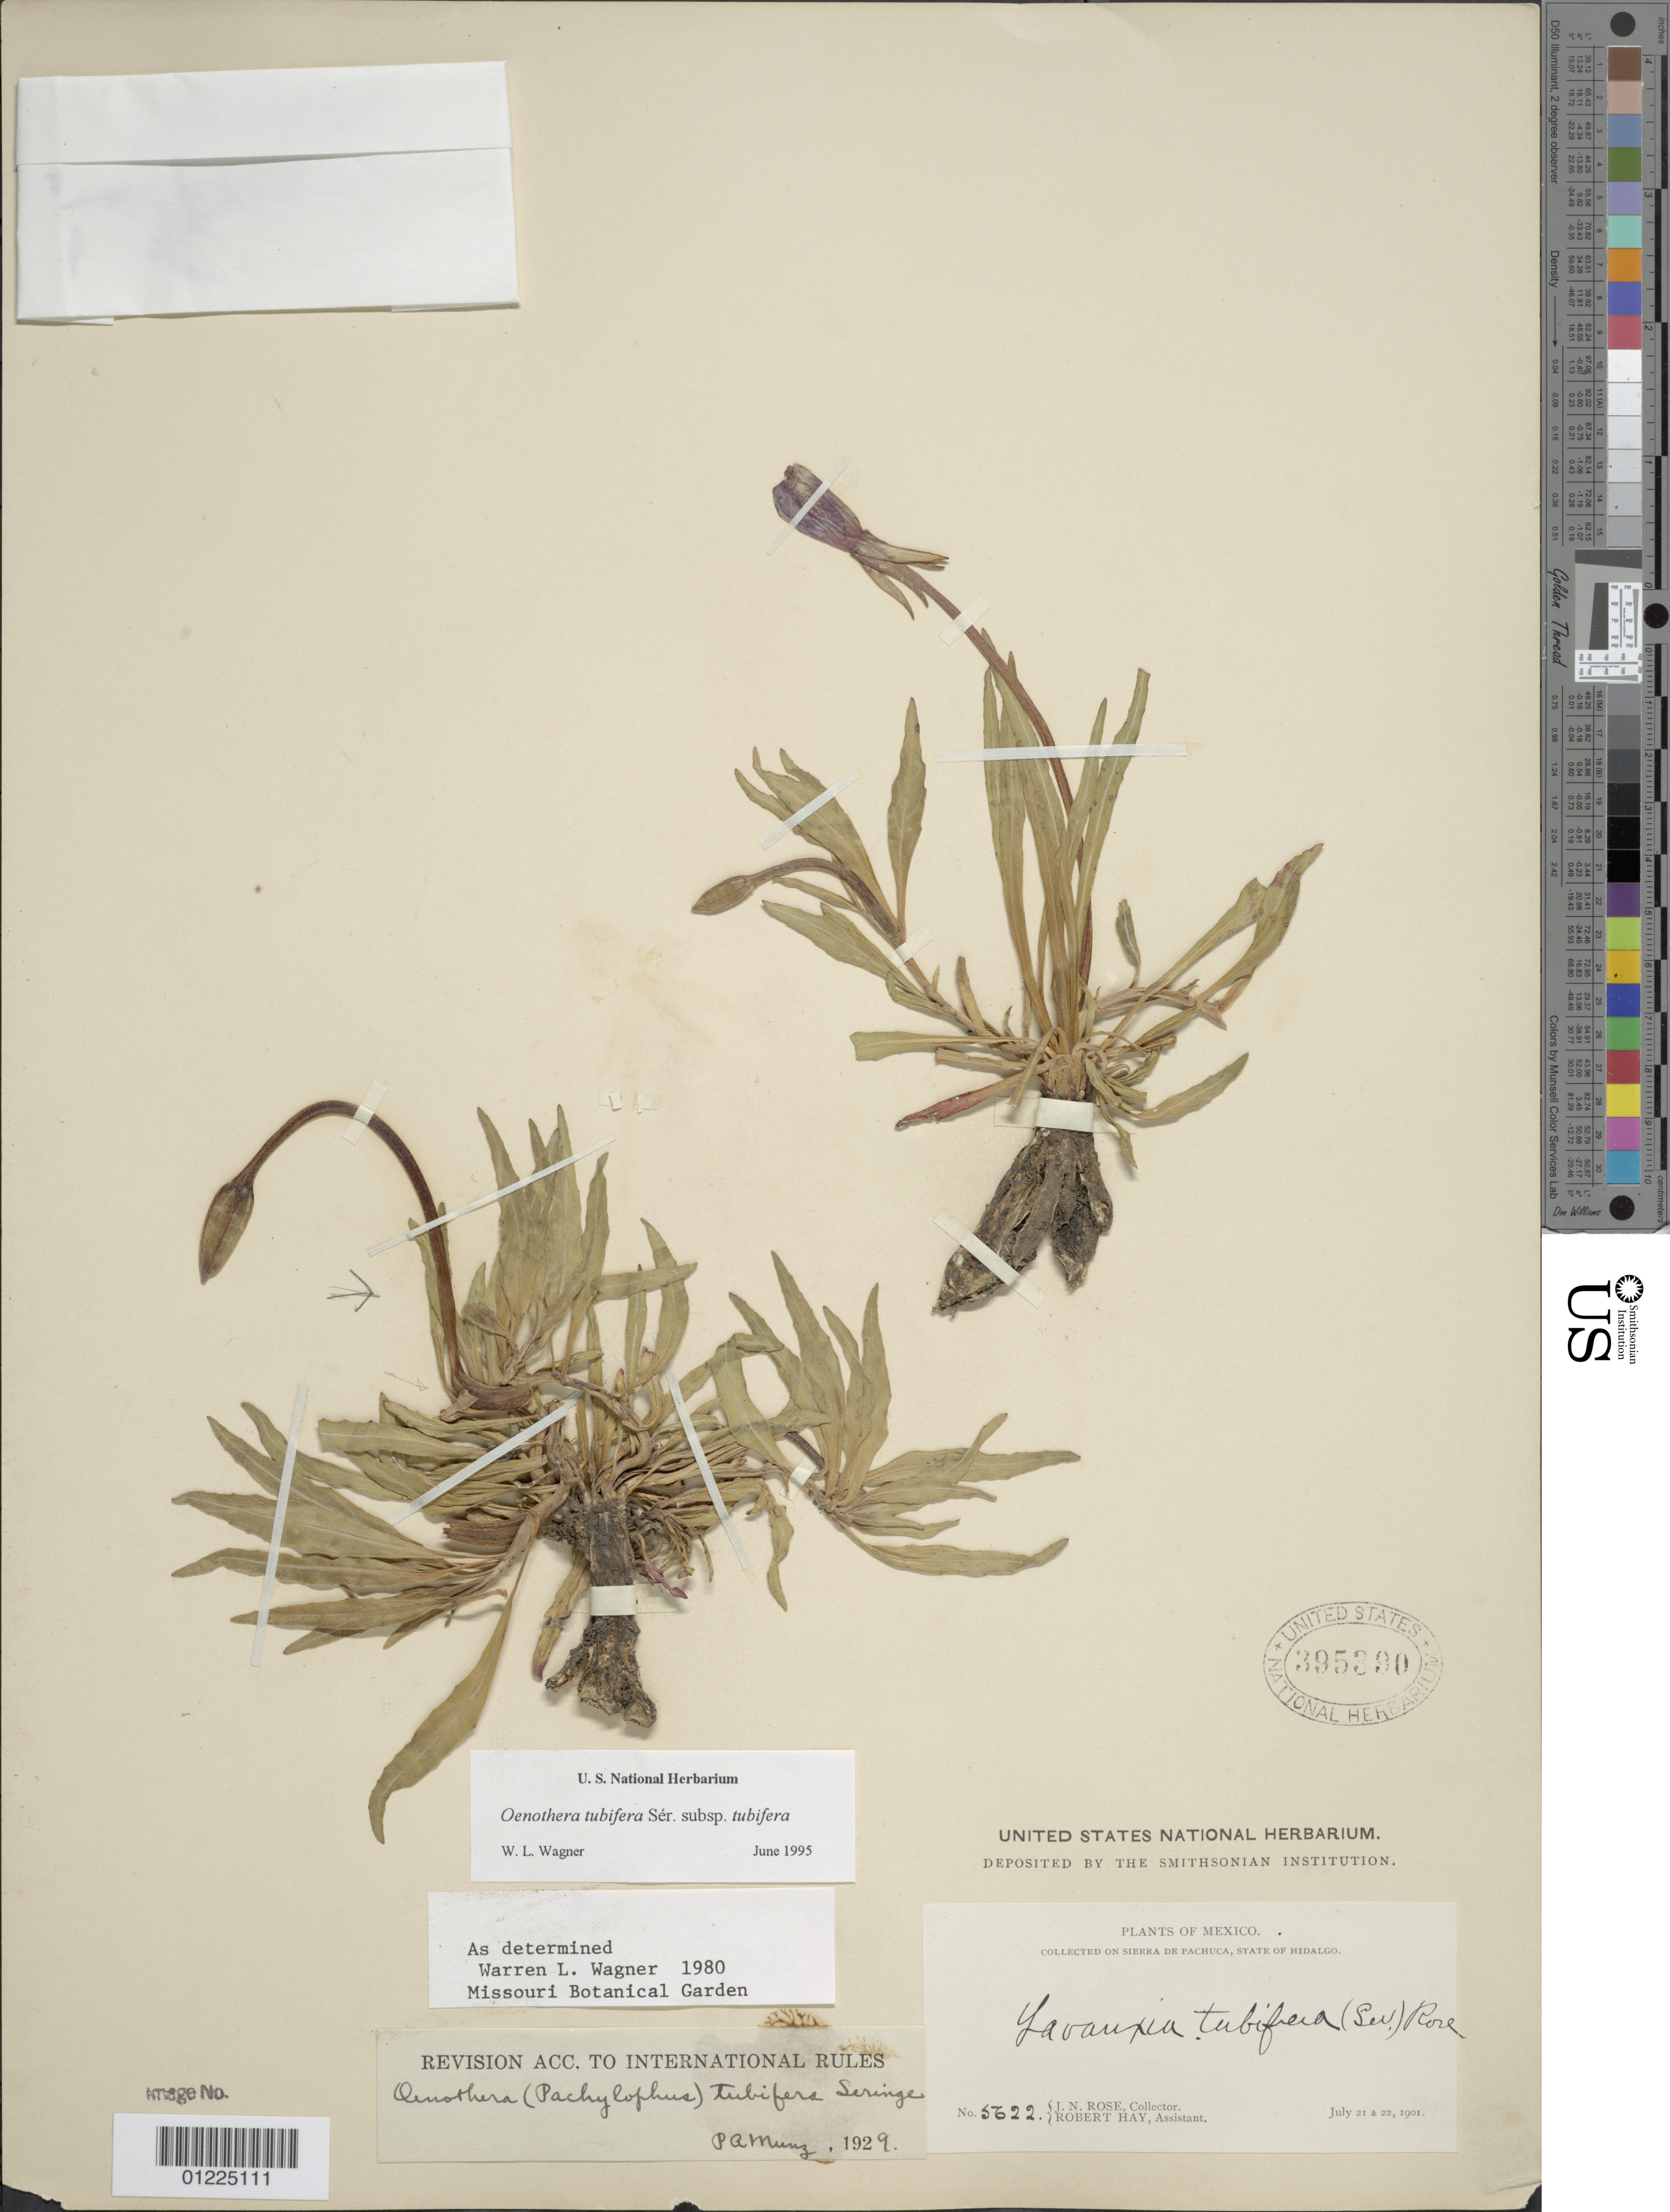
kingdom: Plantae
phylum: Tracheophyta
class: Magnoliopsida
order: Myrtales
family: Onagraceae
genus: Oenothera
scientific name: Oenothera tubifera subsp. tubifera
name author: Ser.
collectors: J. N. Rose & R. H. Hay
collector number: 5622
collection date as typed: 21 Jul 1901 and 22 Jul 1901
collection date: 1901-07-21,1901-07-22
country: Mexico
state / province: Hidalgo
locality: Sierra de Pachuca.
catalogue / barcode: US 395390